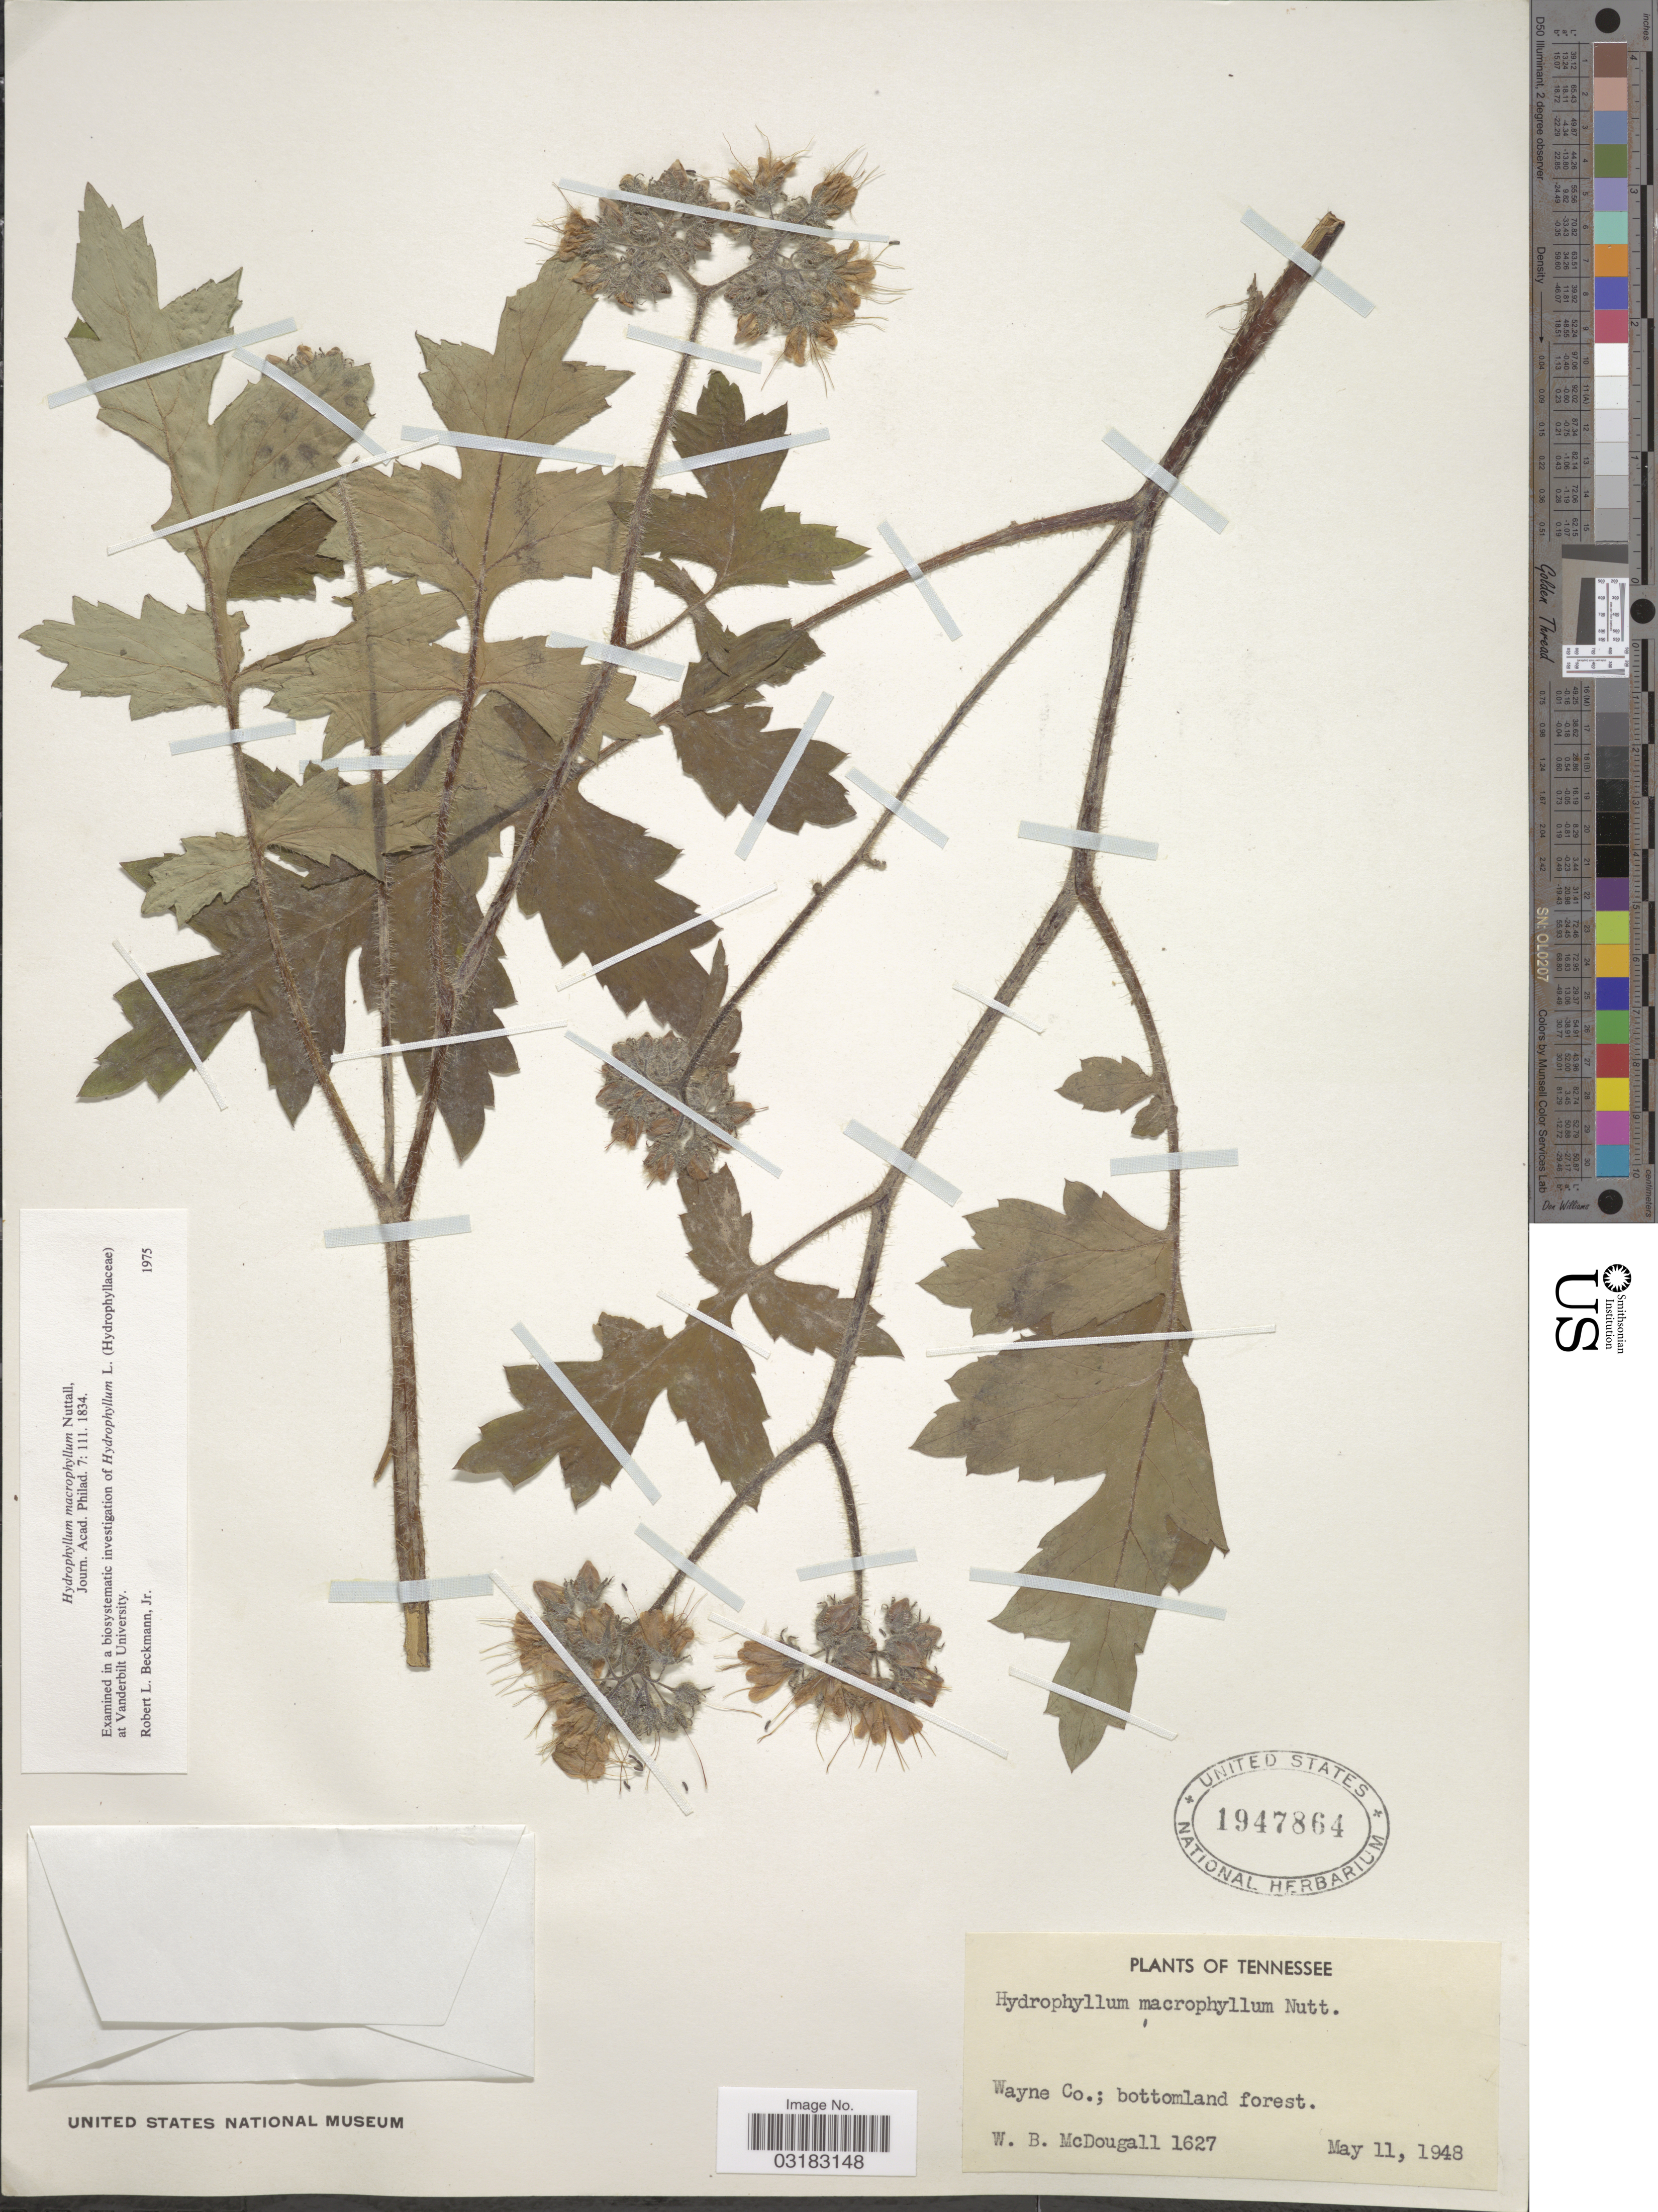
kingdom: Plantae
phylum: Tracheophyta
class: Magnoliopsida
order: Boraginales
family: Hydrophyllaceae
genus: Hydrophyllum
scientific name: Hydrophyllum macrophyllum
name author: Nutt.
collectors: W. B. McDougall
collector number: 1627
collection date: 1948-05-11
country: United States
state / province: Tennessee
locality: Wayne Co.; bottomland forest.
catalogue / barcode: US 1947864